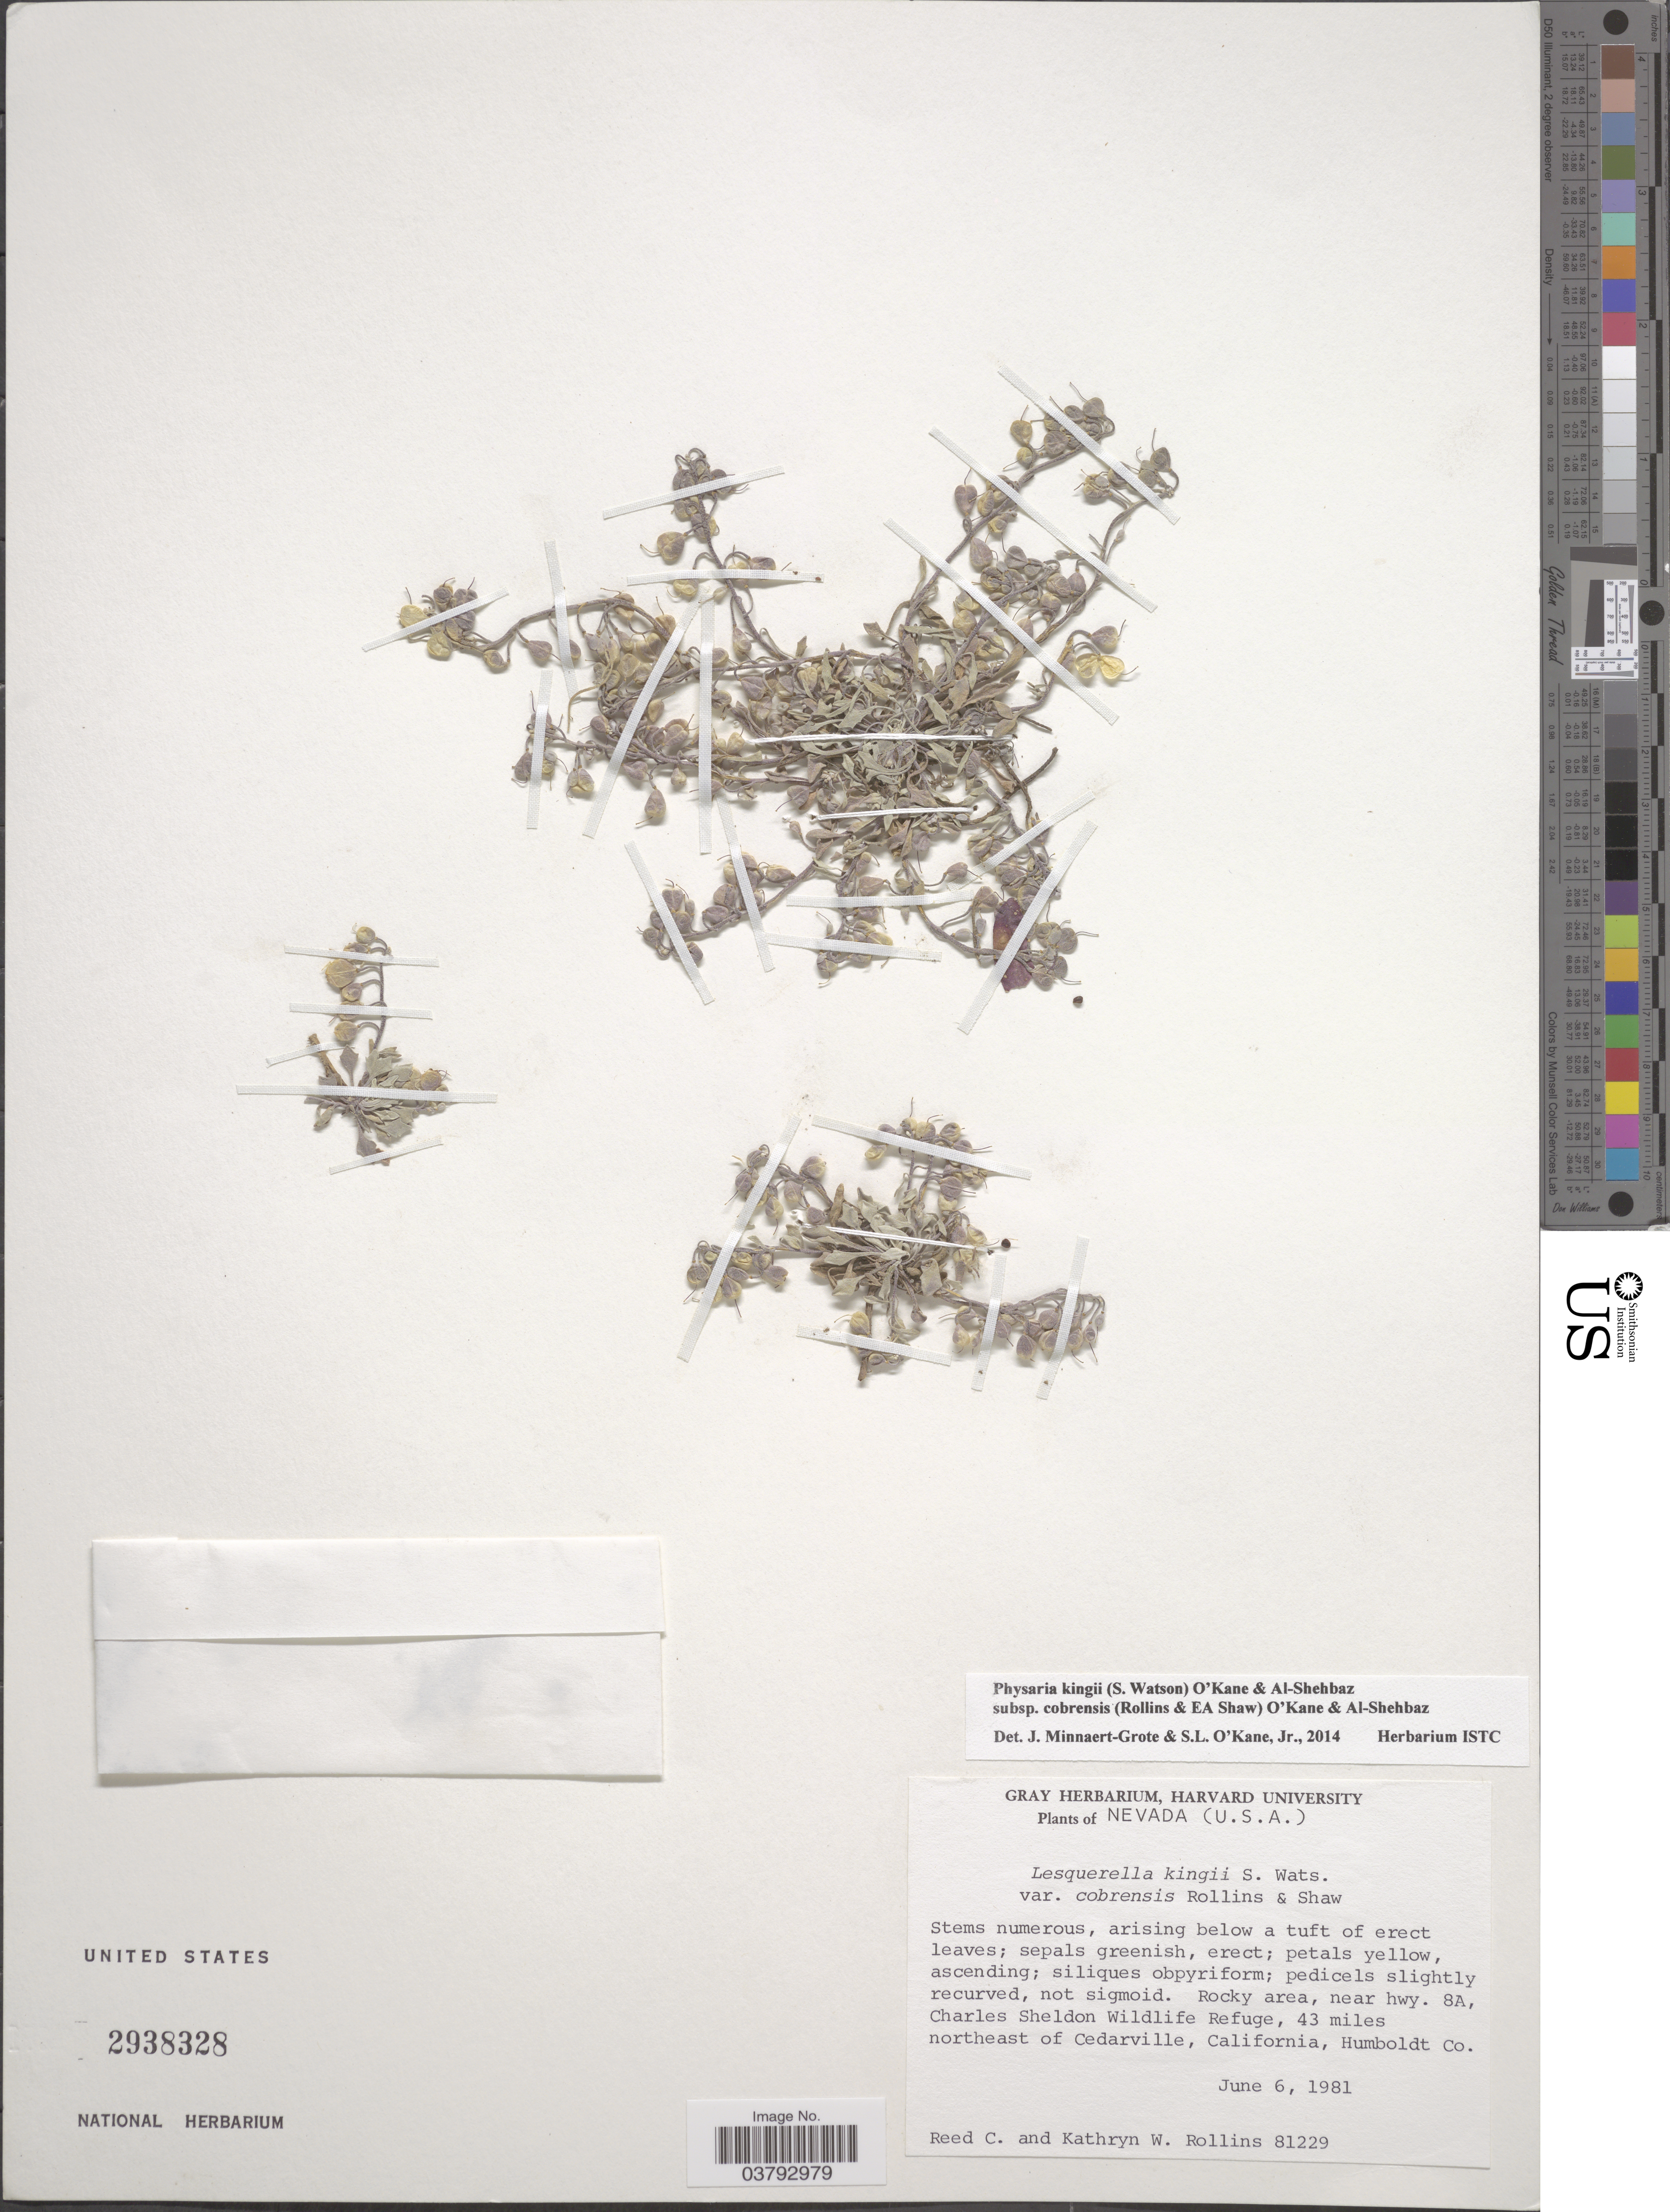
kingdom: Plantae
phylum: Tracheophyta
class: Magnoliopsida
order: Brassicales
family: Brassicaceae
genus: Physaria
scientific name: Physaria kingii subsp. cobrensis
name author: (Rollins & E.A. Shaw) O'Kane & Al-Shehbaz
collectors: R. C. Rollins & K. W. Rollins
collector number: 81229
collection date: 1981-06-06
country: United States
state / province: Nevada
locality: Rocky area, near hwy. 8A, Charles Sheldon Wildlife Refuge, 43 miles northeast of Cedarville, California, Humboldt Co.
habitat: rocky area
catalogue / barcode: US 2938328